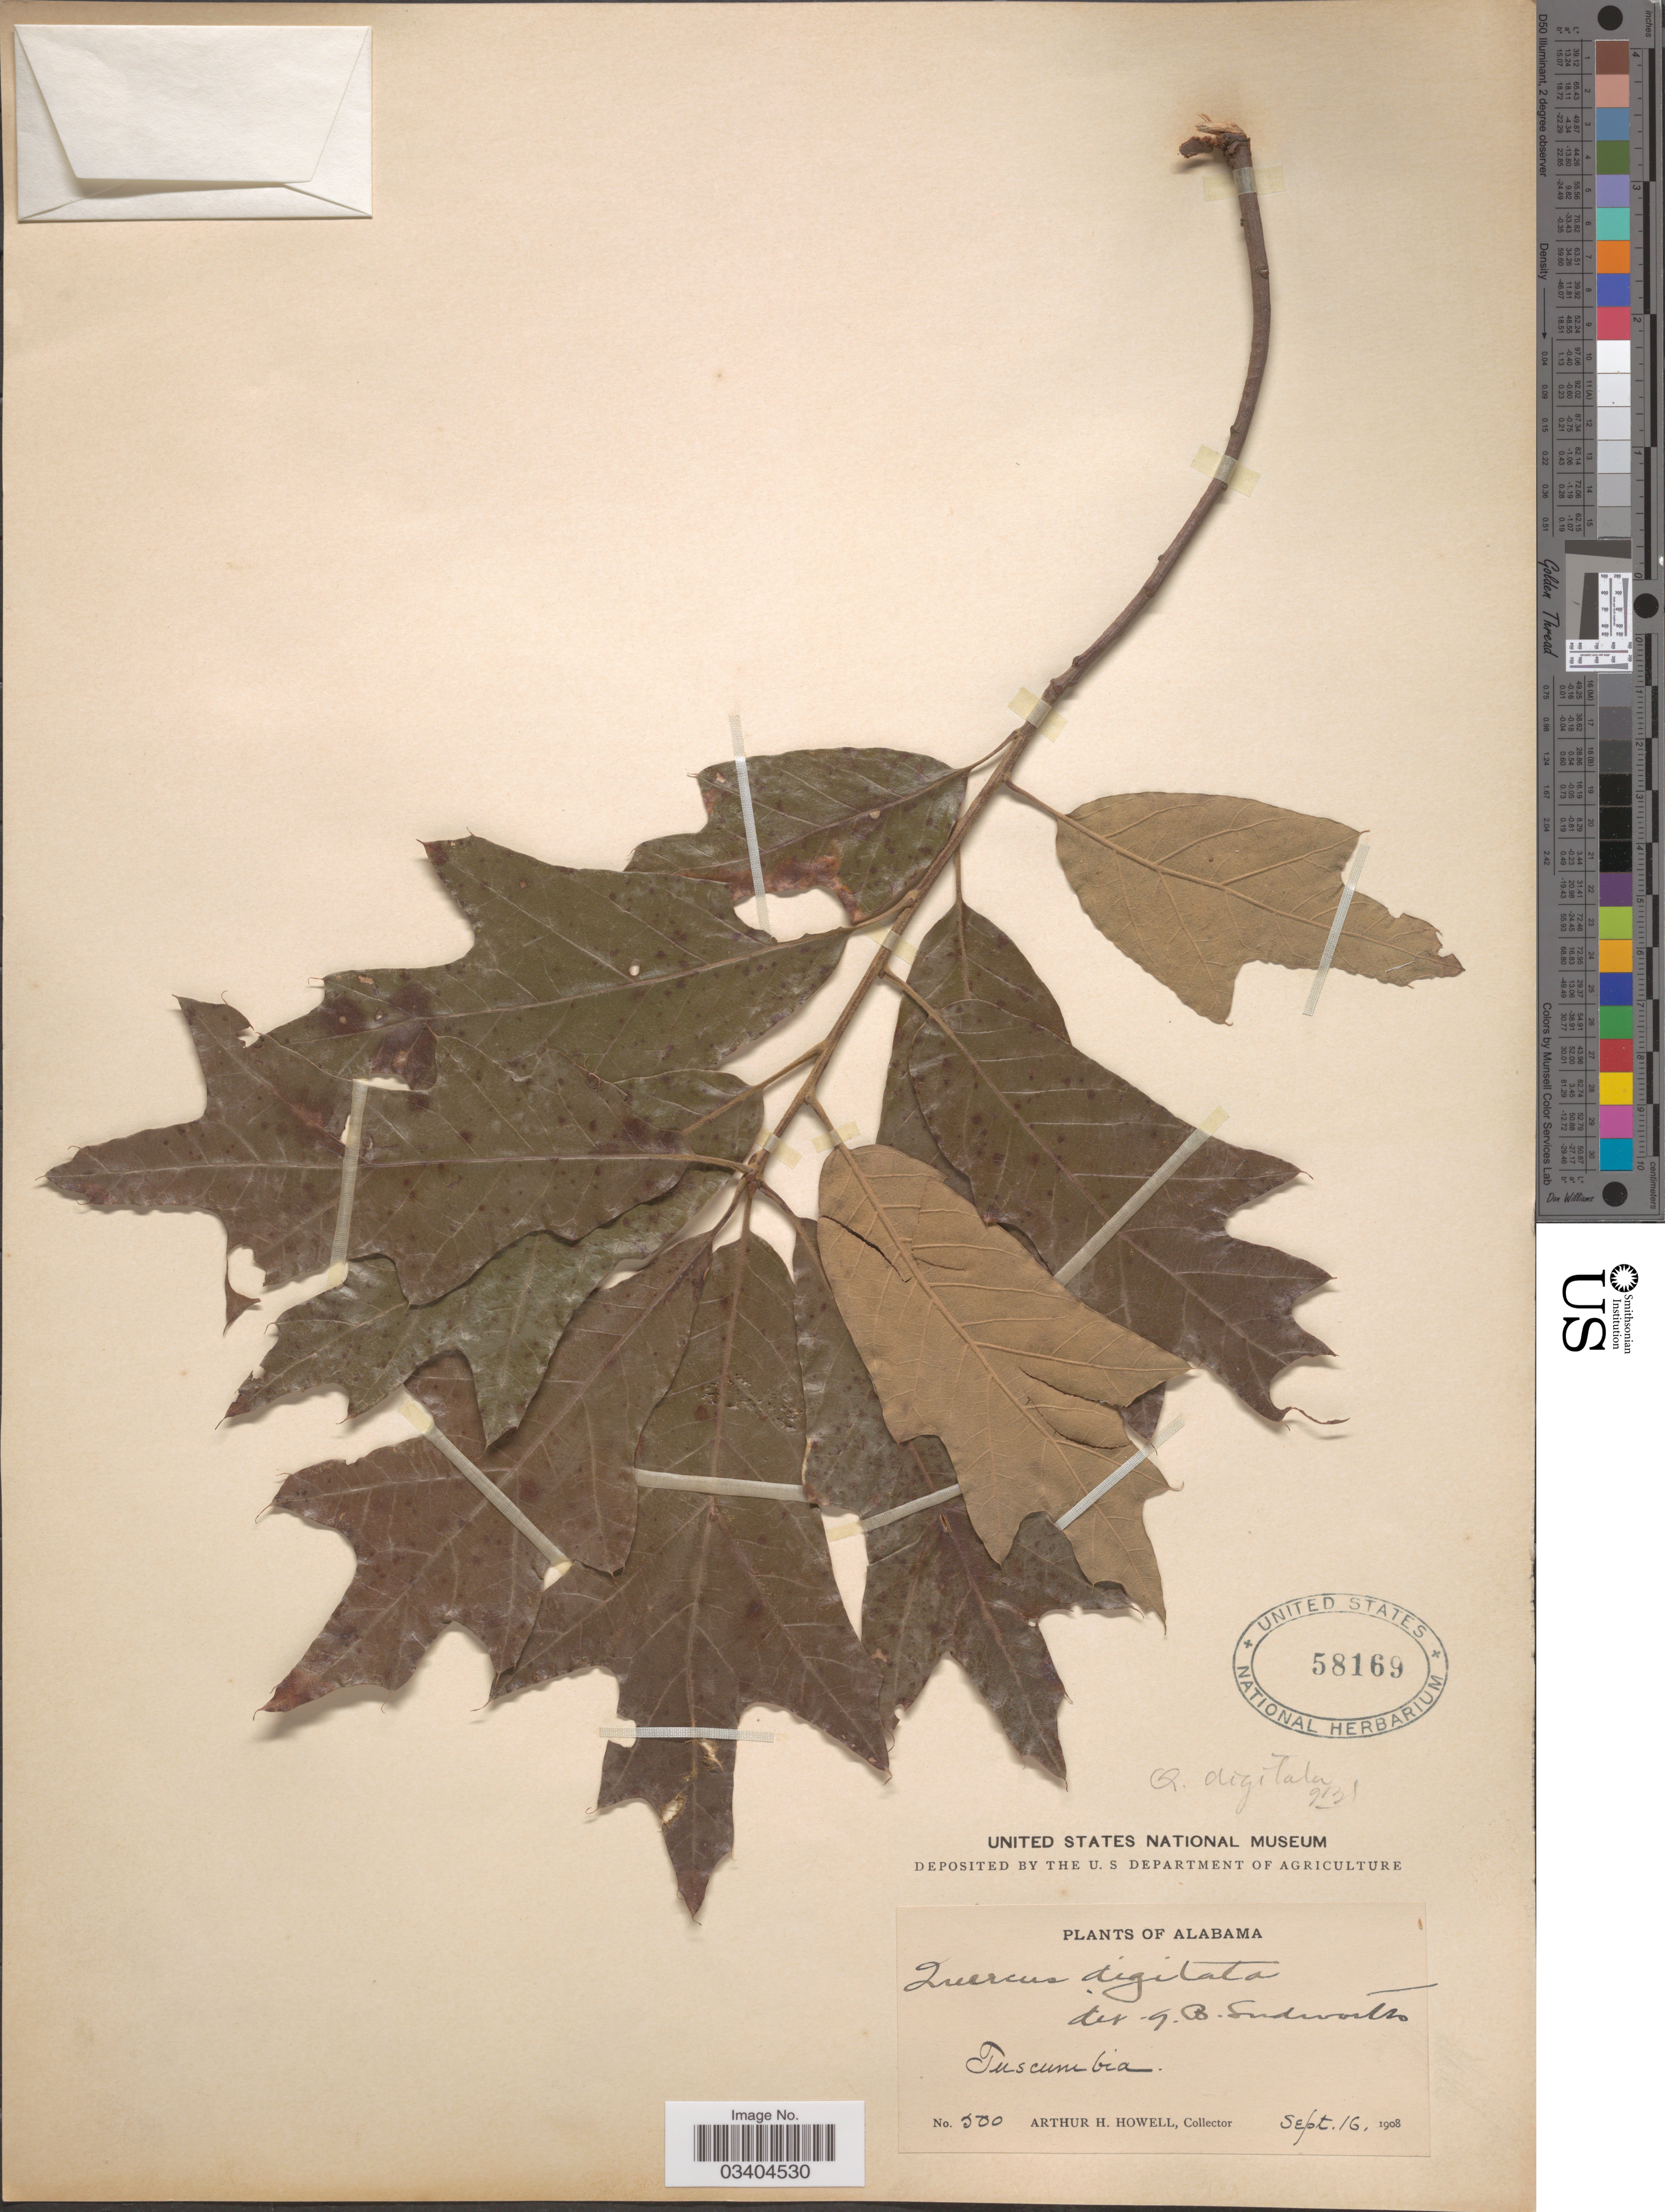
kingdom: Plantae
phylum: Tracheophyta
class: Magnoliopsida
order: Fagales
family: Fagaceae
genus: Quercus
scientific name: Quercus falcata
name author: Michx.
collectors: A. H. Howell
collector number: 500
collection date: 1908-09-16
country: United States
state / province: Alabama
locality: Tuscumbia.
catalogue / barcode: US 58169